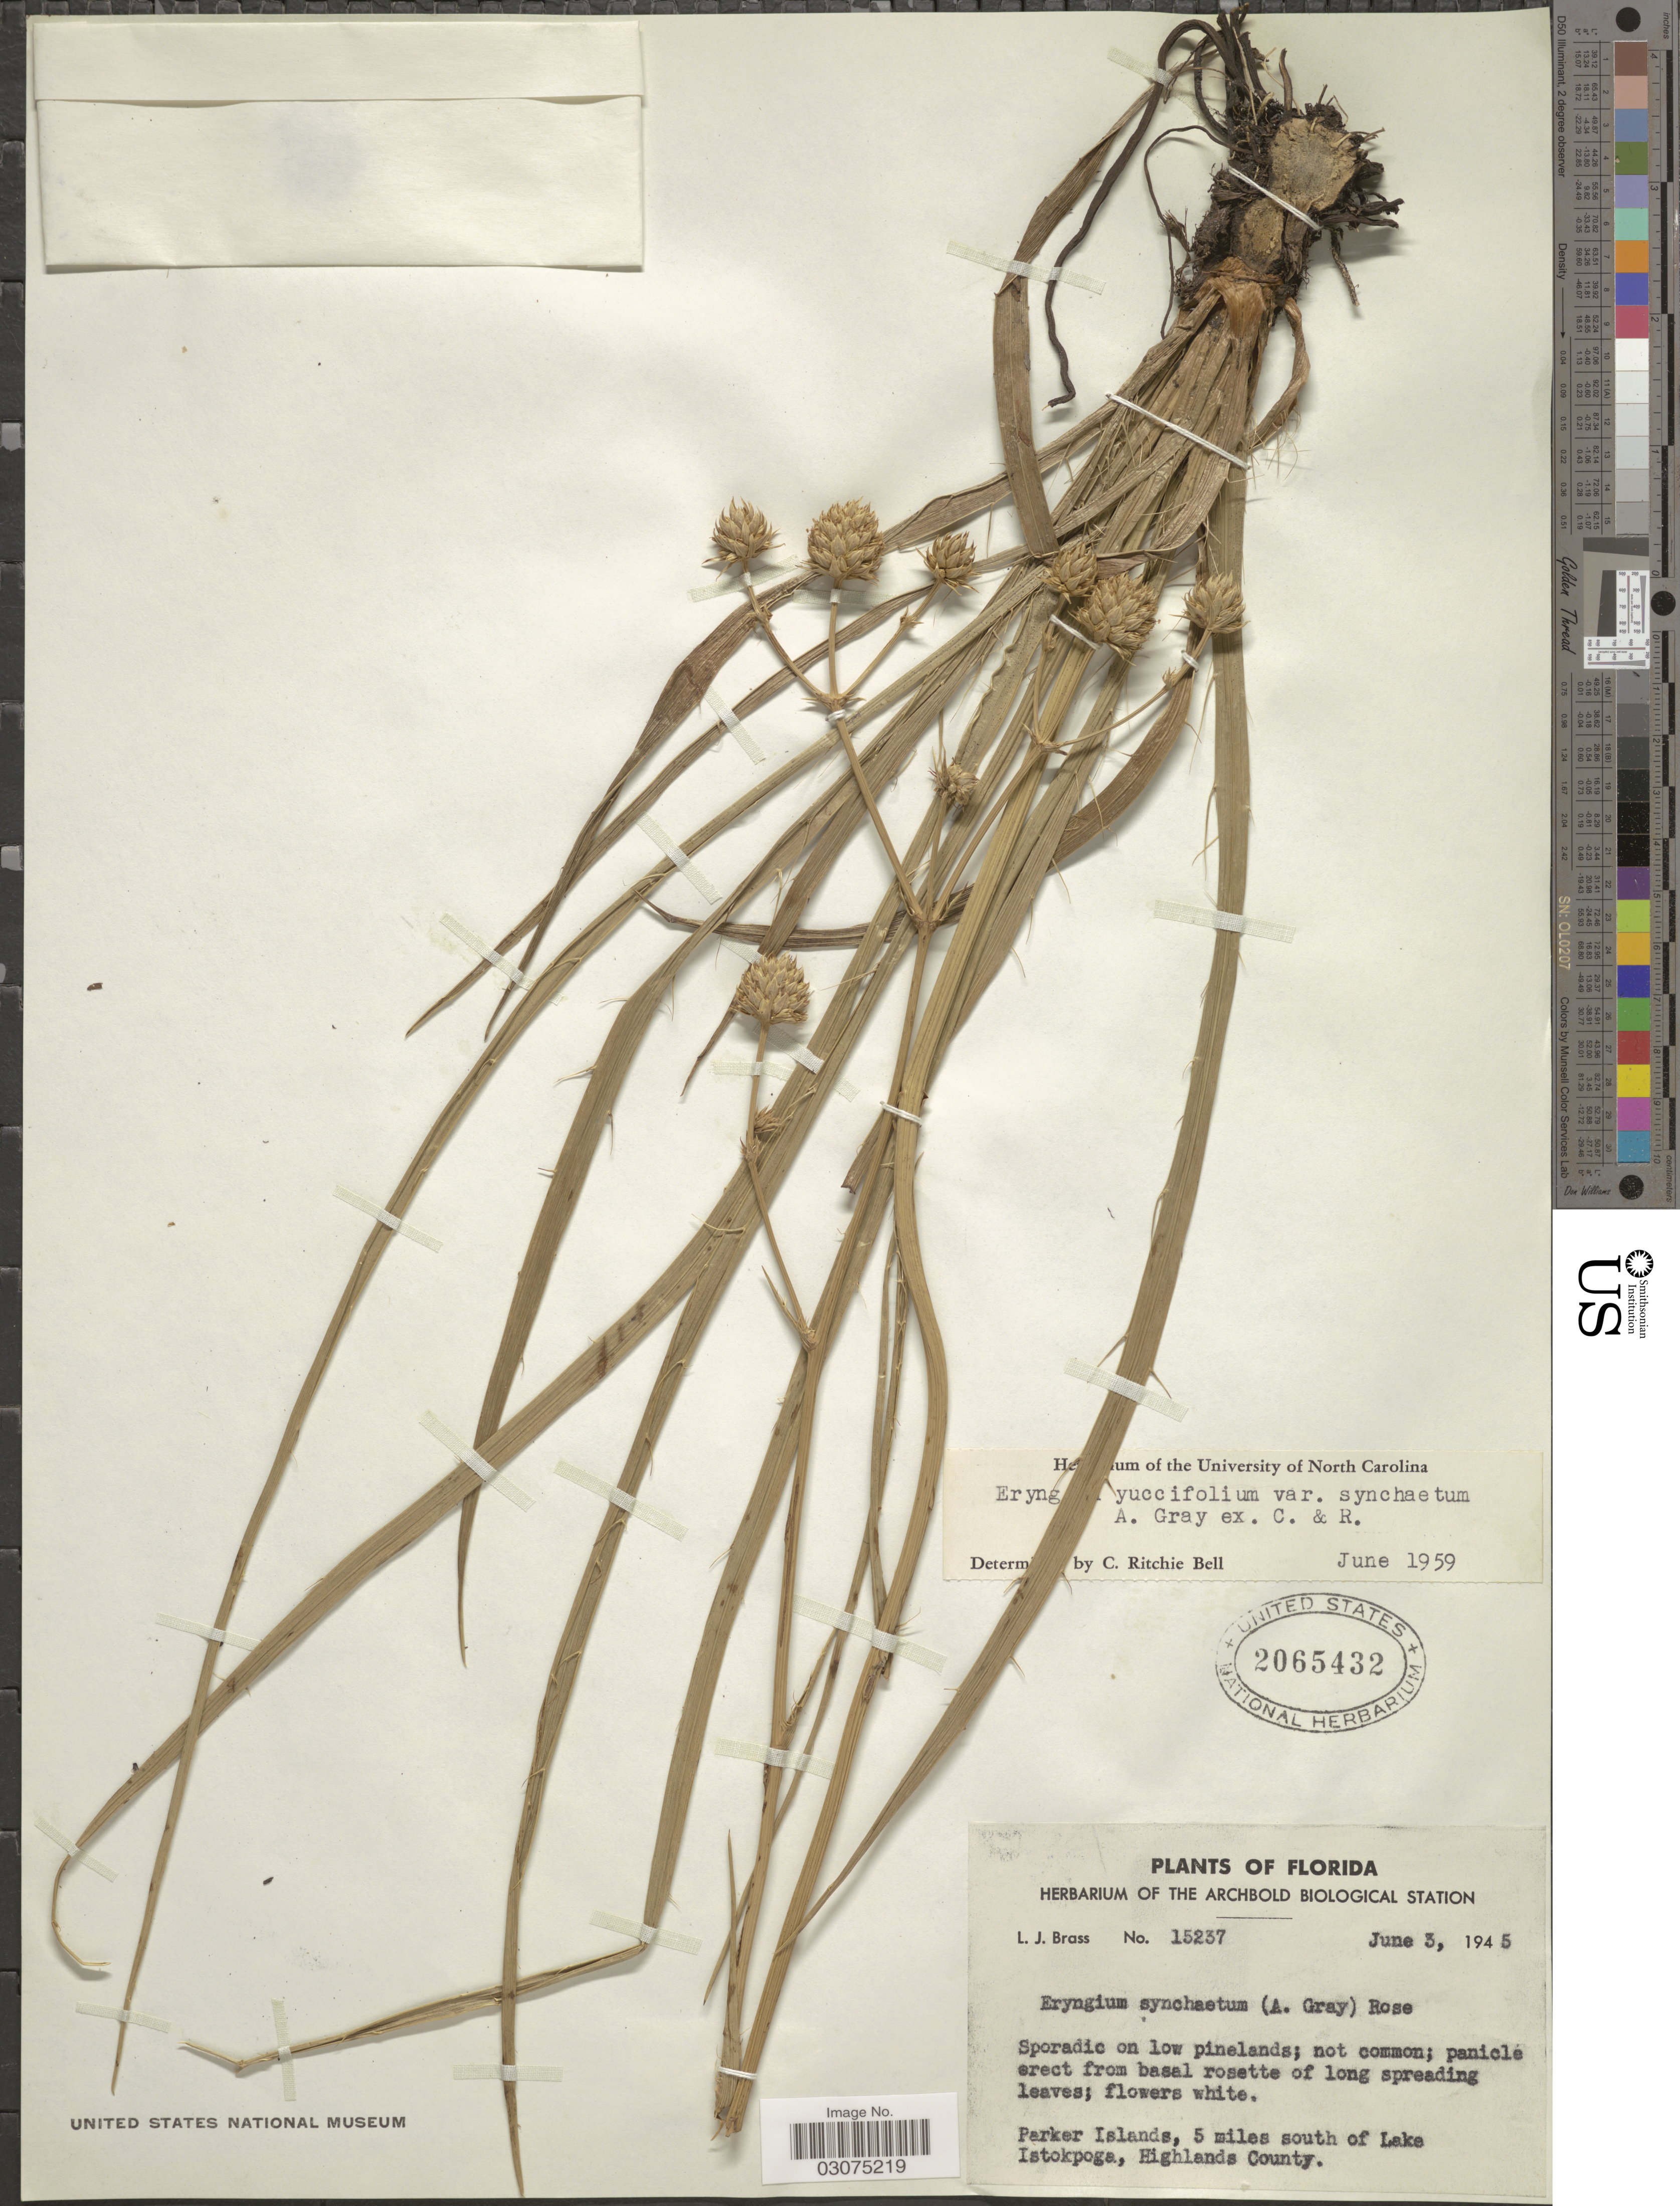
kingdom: Plantae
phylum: Tracheophyta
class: Magnoliopsida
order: Apiales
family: Apiaceae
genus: Eryngium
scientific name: Eryngium yuccifolium var. synchaetum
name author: A. Gray ex J.M. Coult. & Rose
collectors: L. J. Brass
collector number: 15237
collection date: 1945-06-03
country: United States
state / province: Florida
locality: Parker Islands, 5 miles south of Lake Istokpoga, Highlands County.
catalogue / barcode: US 2065432